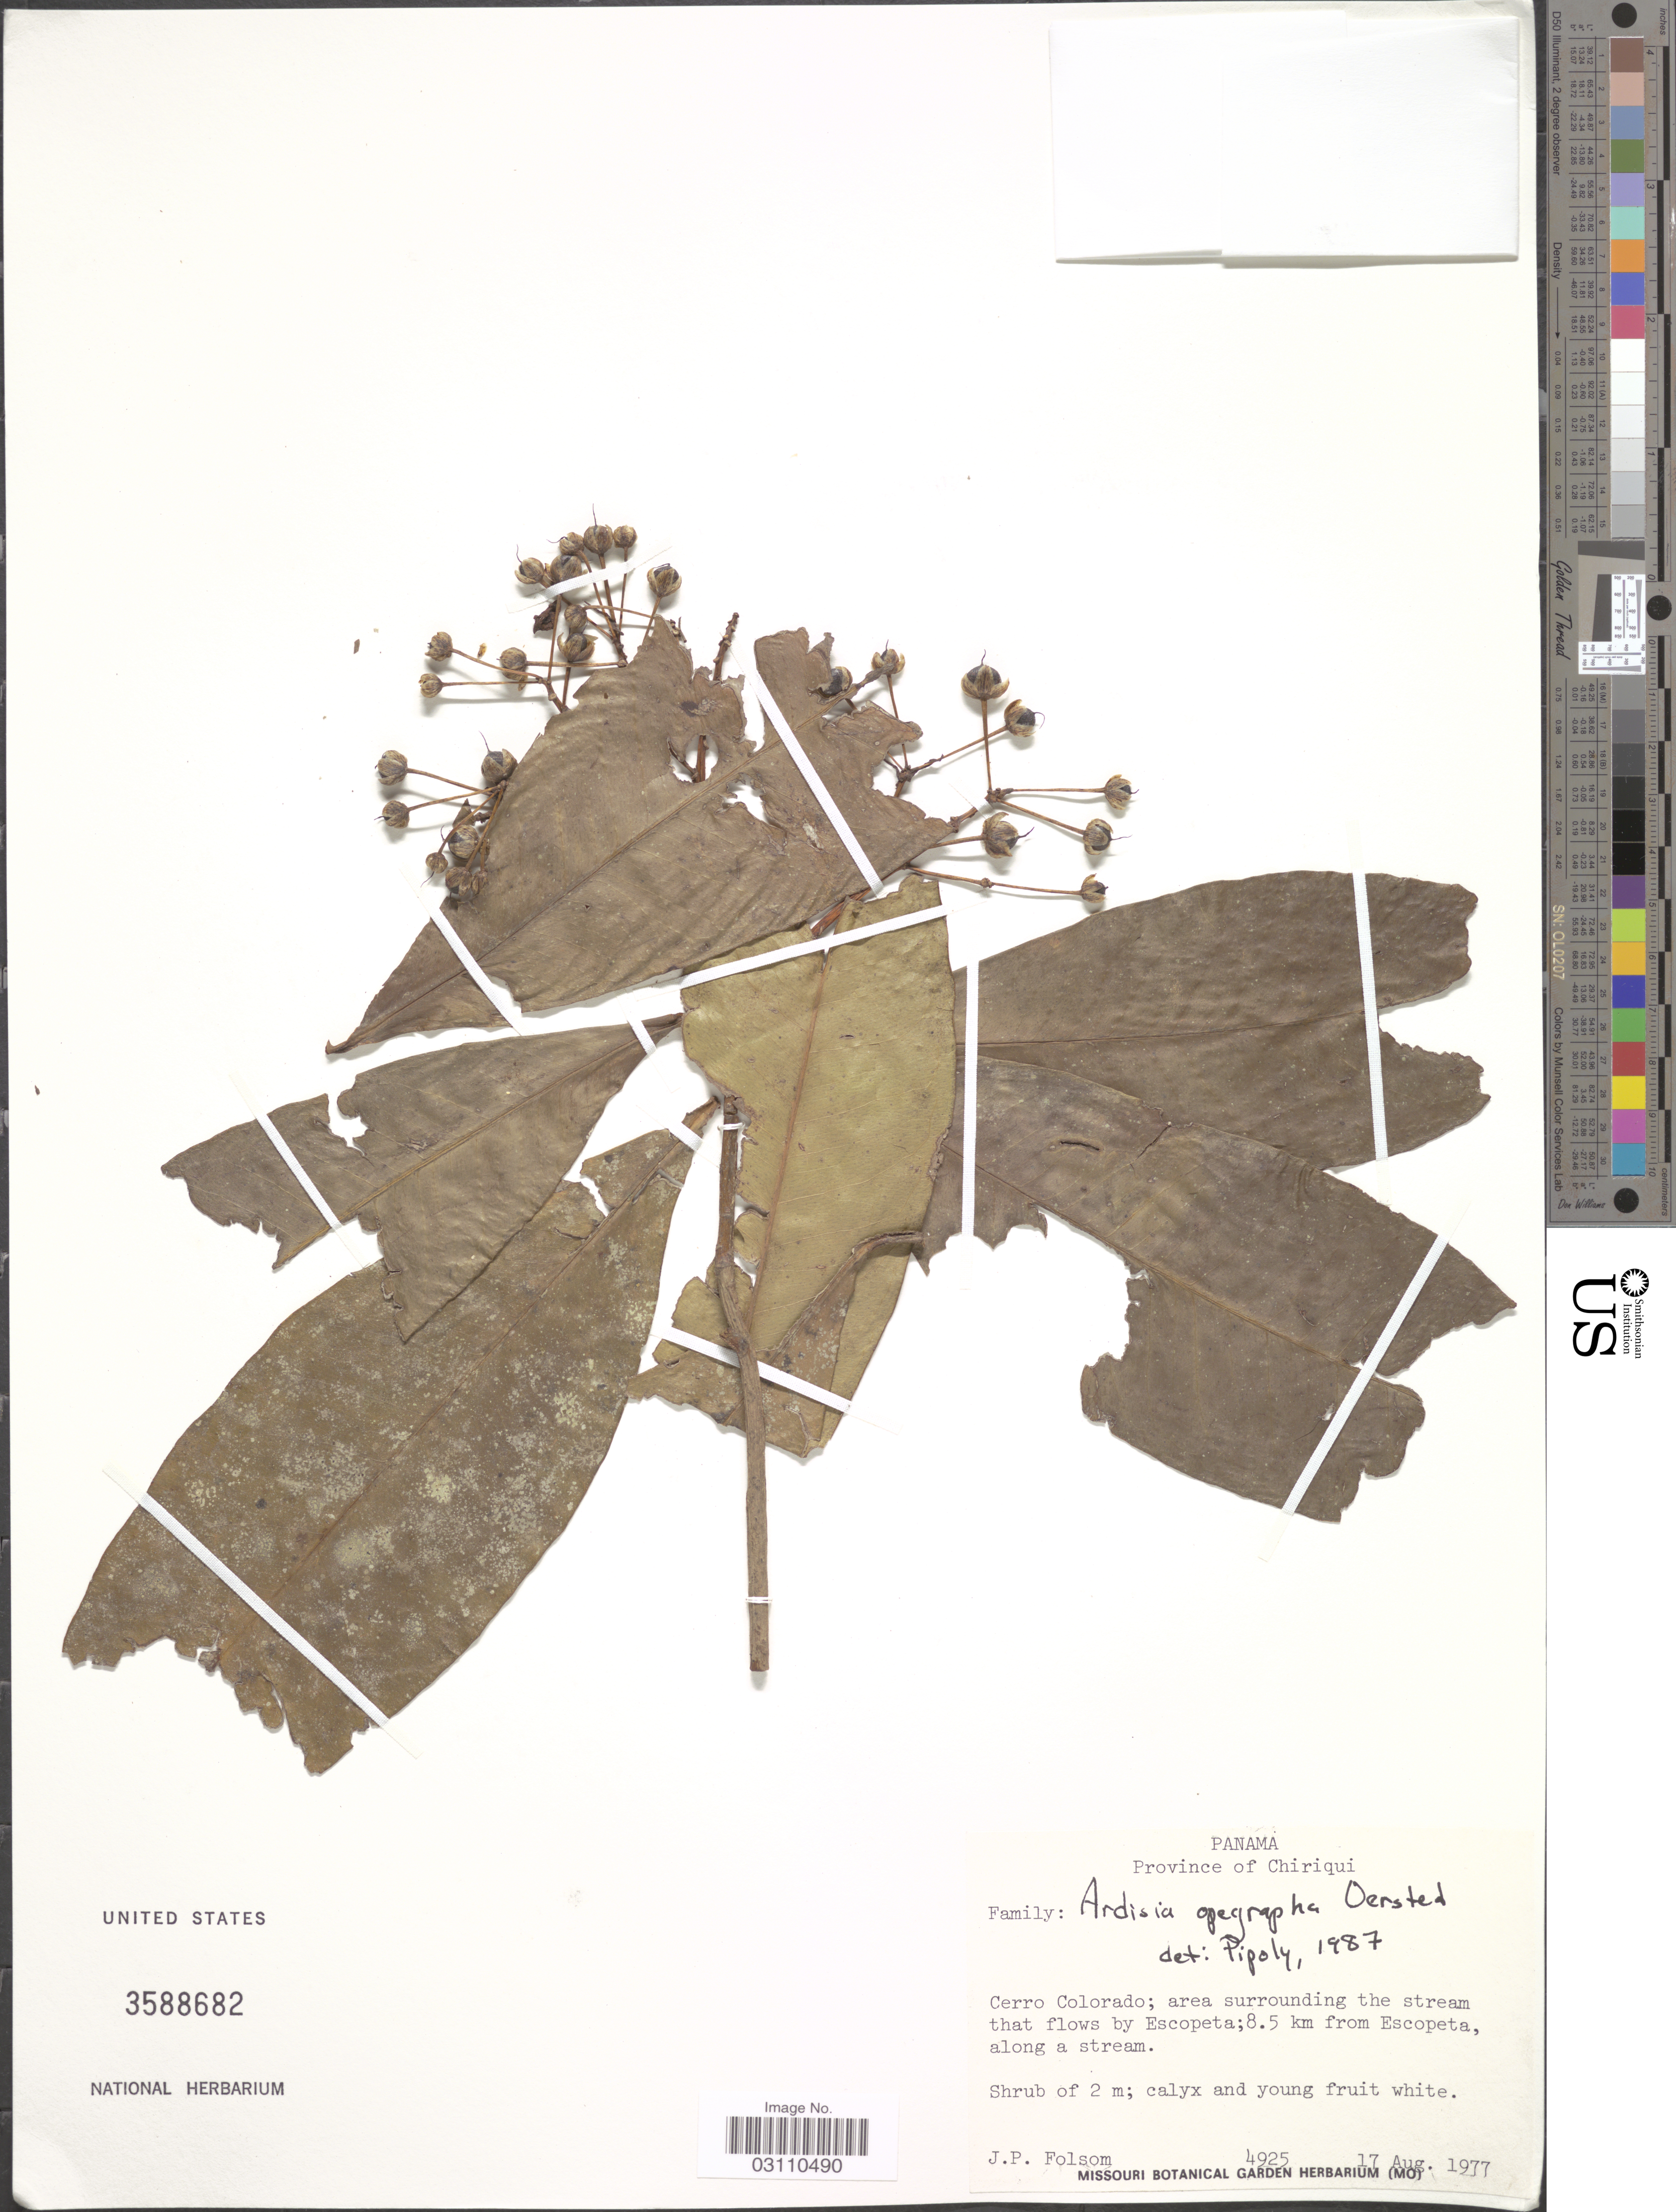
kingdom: Plantae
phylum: Tracheophyta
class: Magnoliopsida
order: Ericales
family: Primulaceae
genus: Ardisia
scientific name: Ardisia opegrapha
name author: Oerst.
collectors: J. P. Folsom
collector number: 4925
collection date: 1977-08-17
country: Panama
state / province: Chiriqui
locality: Cerro Colorado; area surrounding the stream that flows by Escopeta; 8.5 km from Escopeta, along a stream.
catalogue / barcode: US 3588682